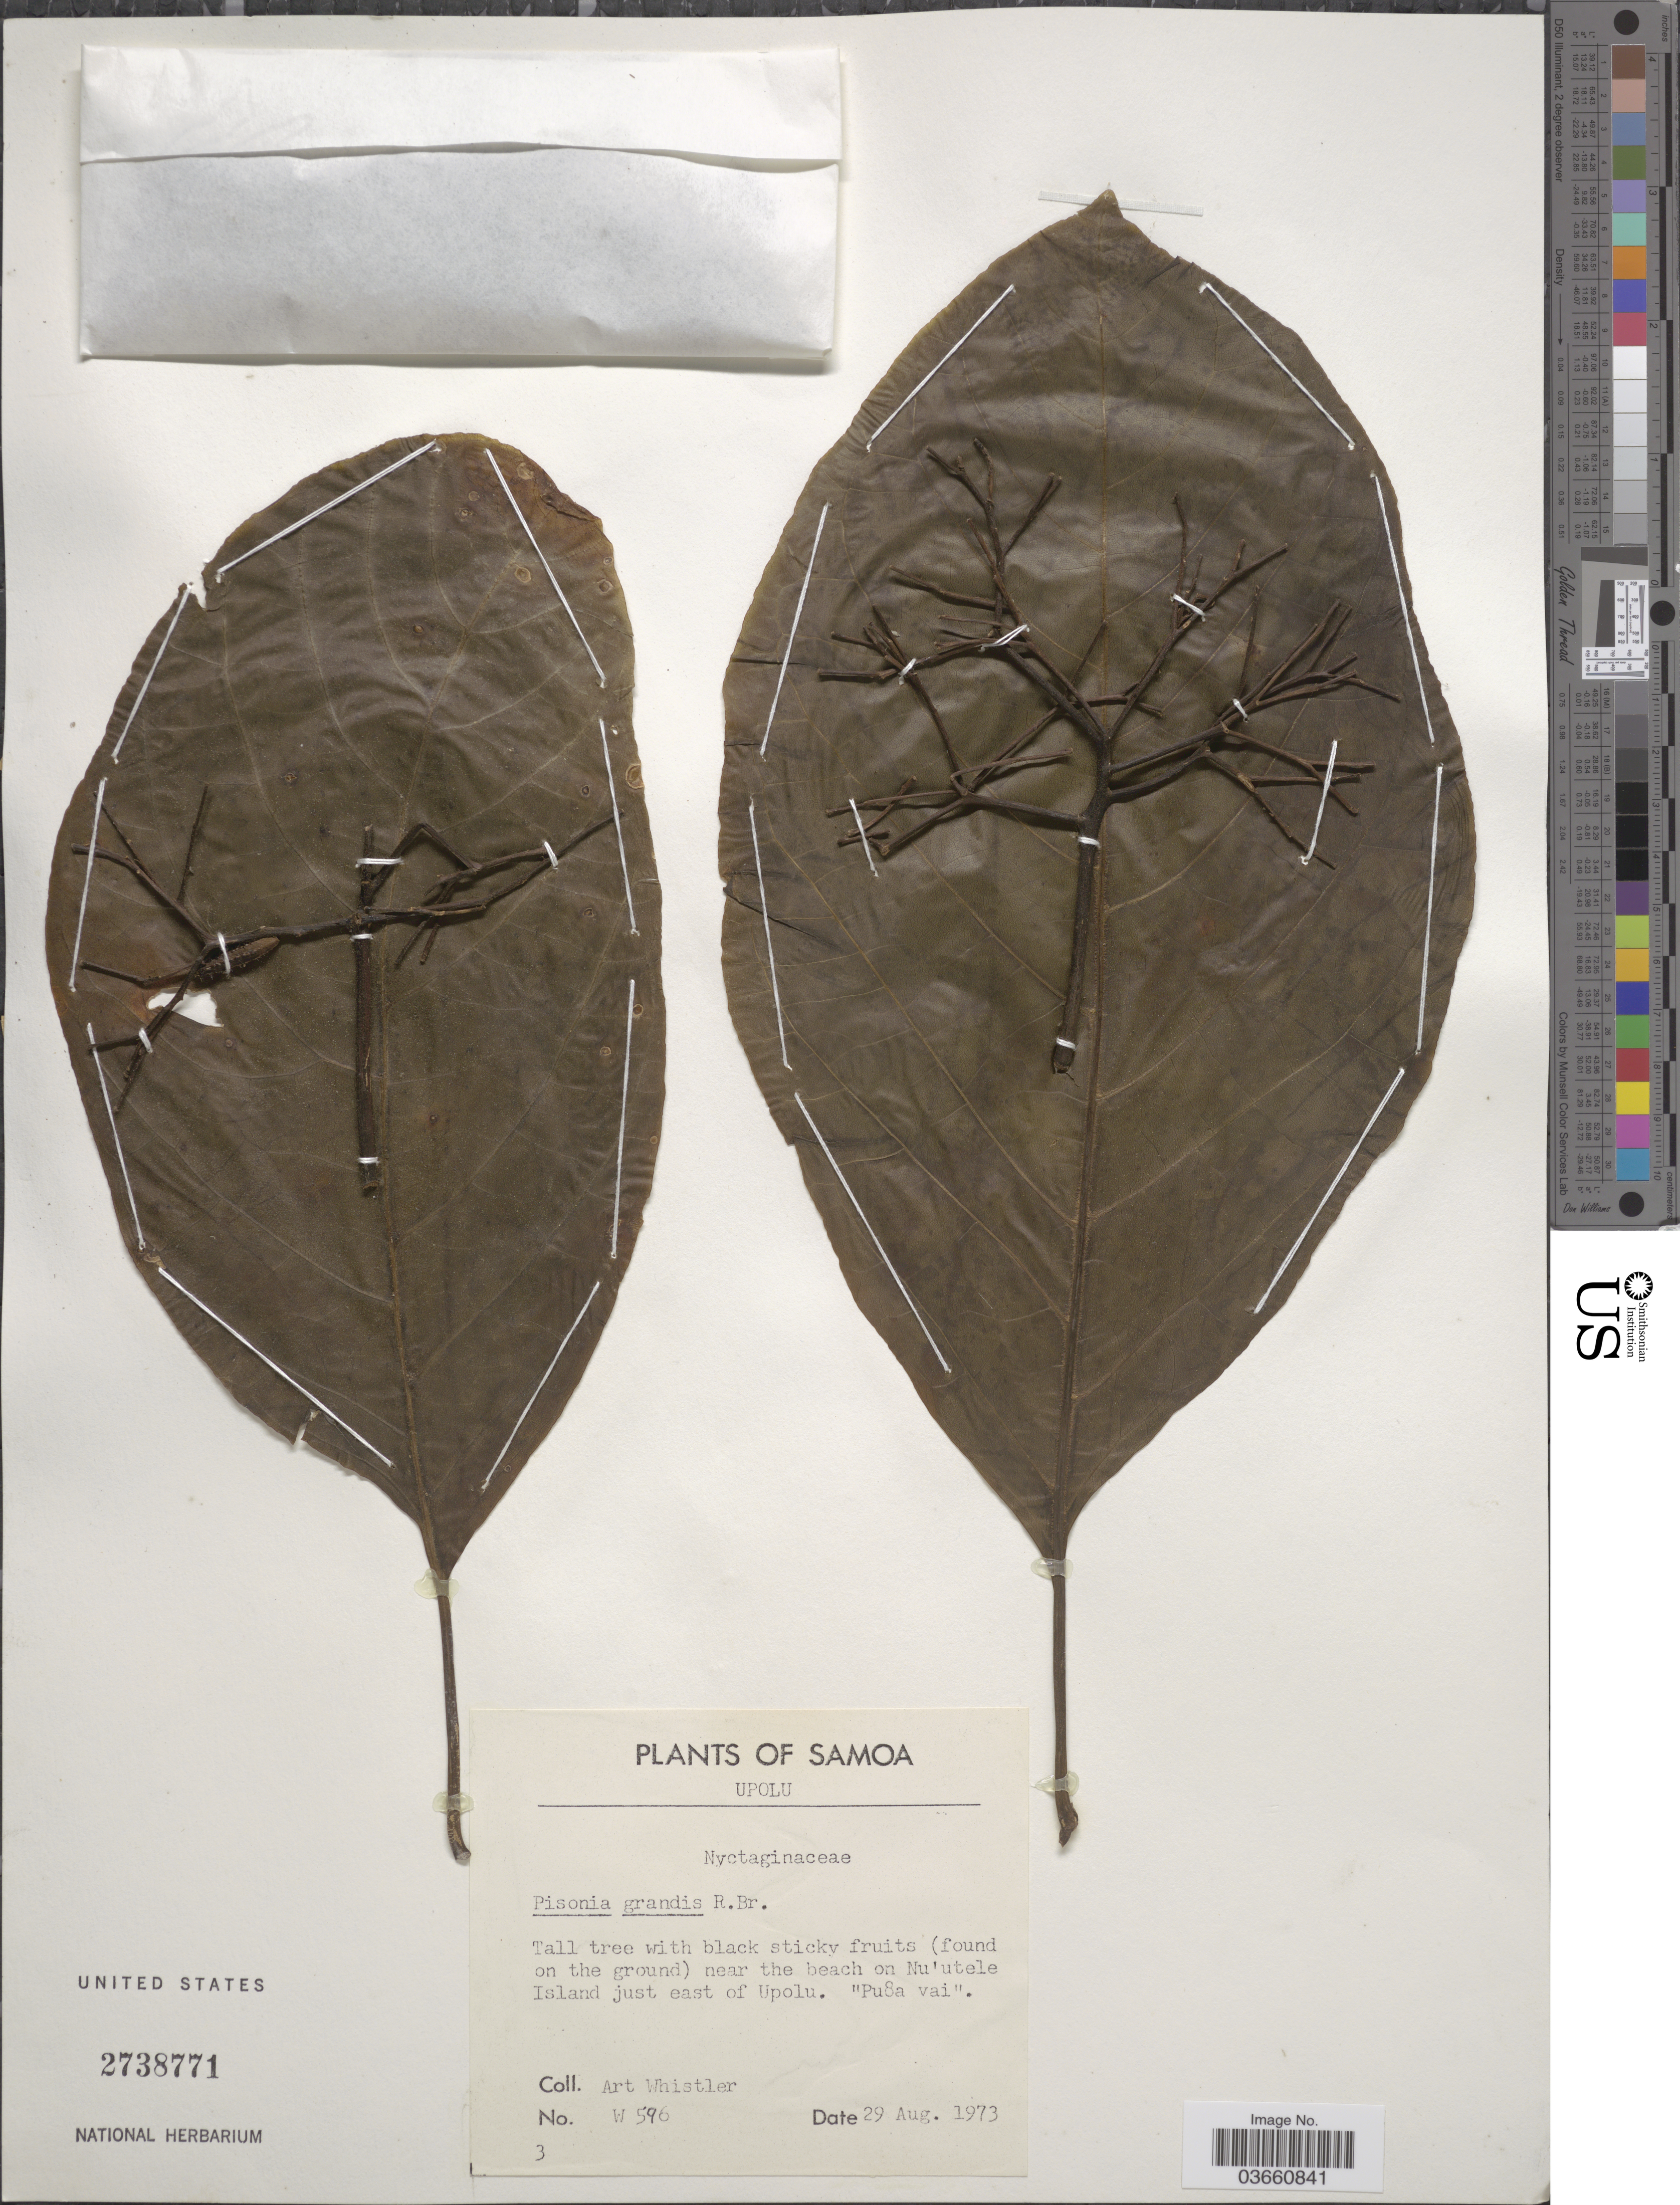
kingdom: Plantae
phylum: Tracheophyta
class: Magnoliopsida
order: Caryophyllales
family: Nyctaginaceae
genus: Pisonia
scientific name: Pisonia grandis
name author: R. Br.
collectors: A. Whistler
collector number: W 596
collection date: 1973-08-29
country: Samoa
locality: Samoa. Upolu. Near the beach on Nu'utele Island just east of Upolu.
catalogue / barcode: US 2738771